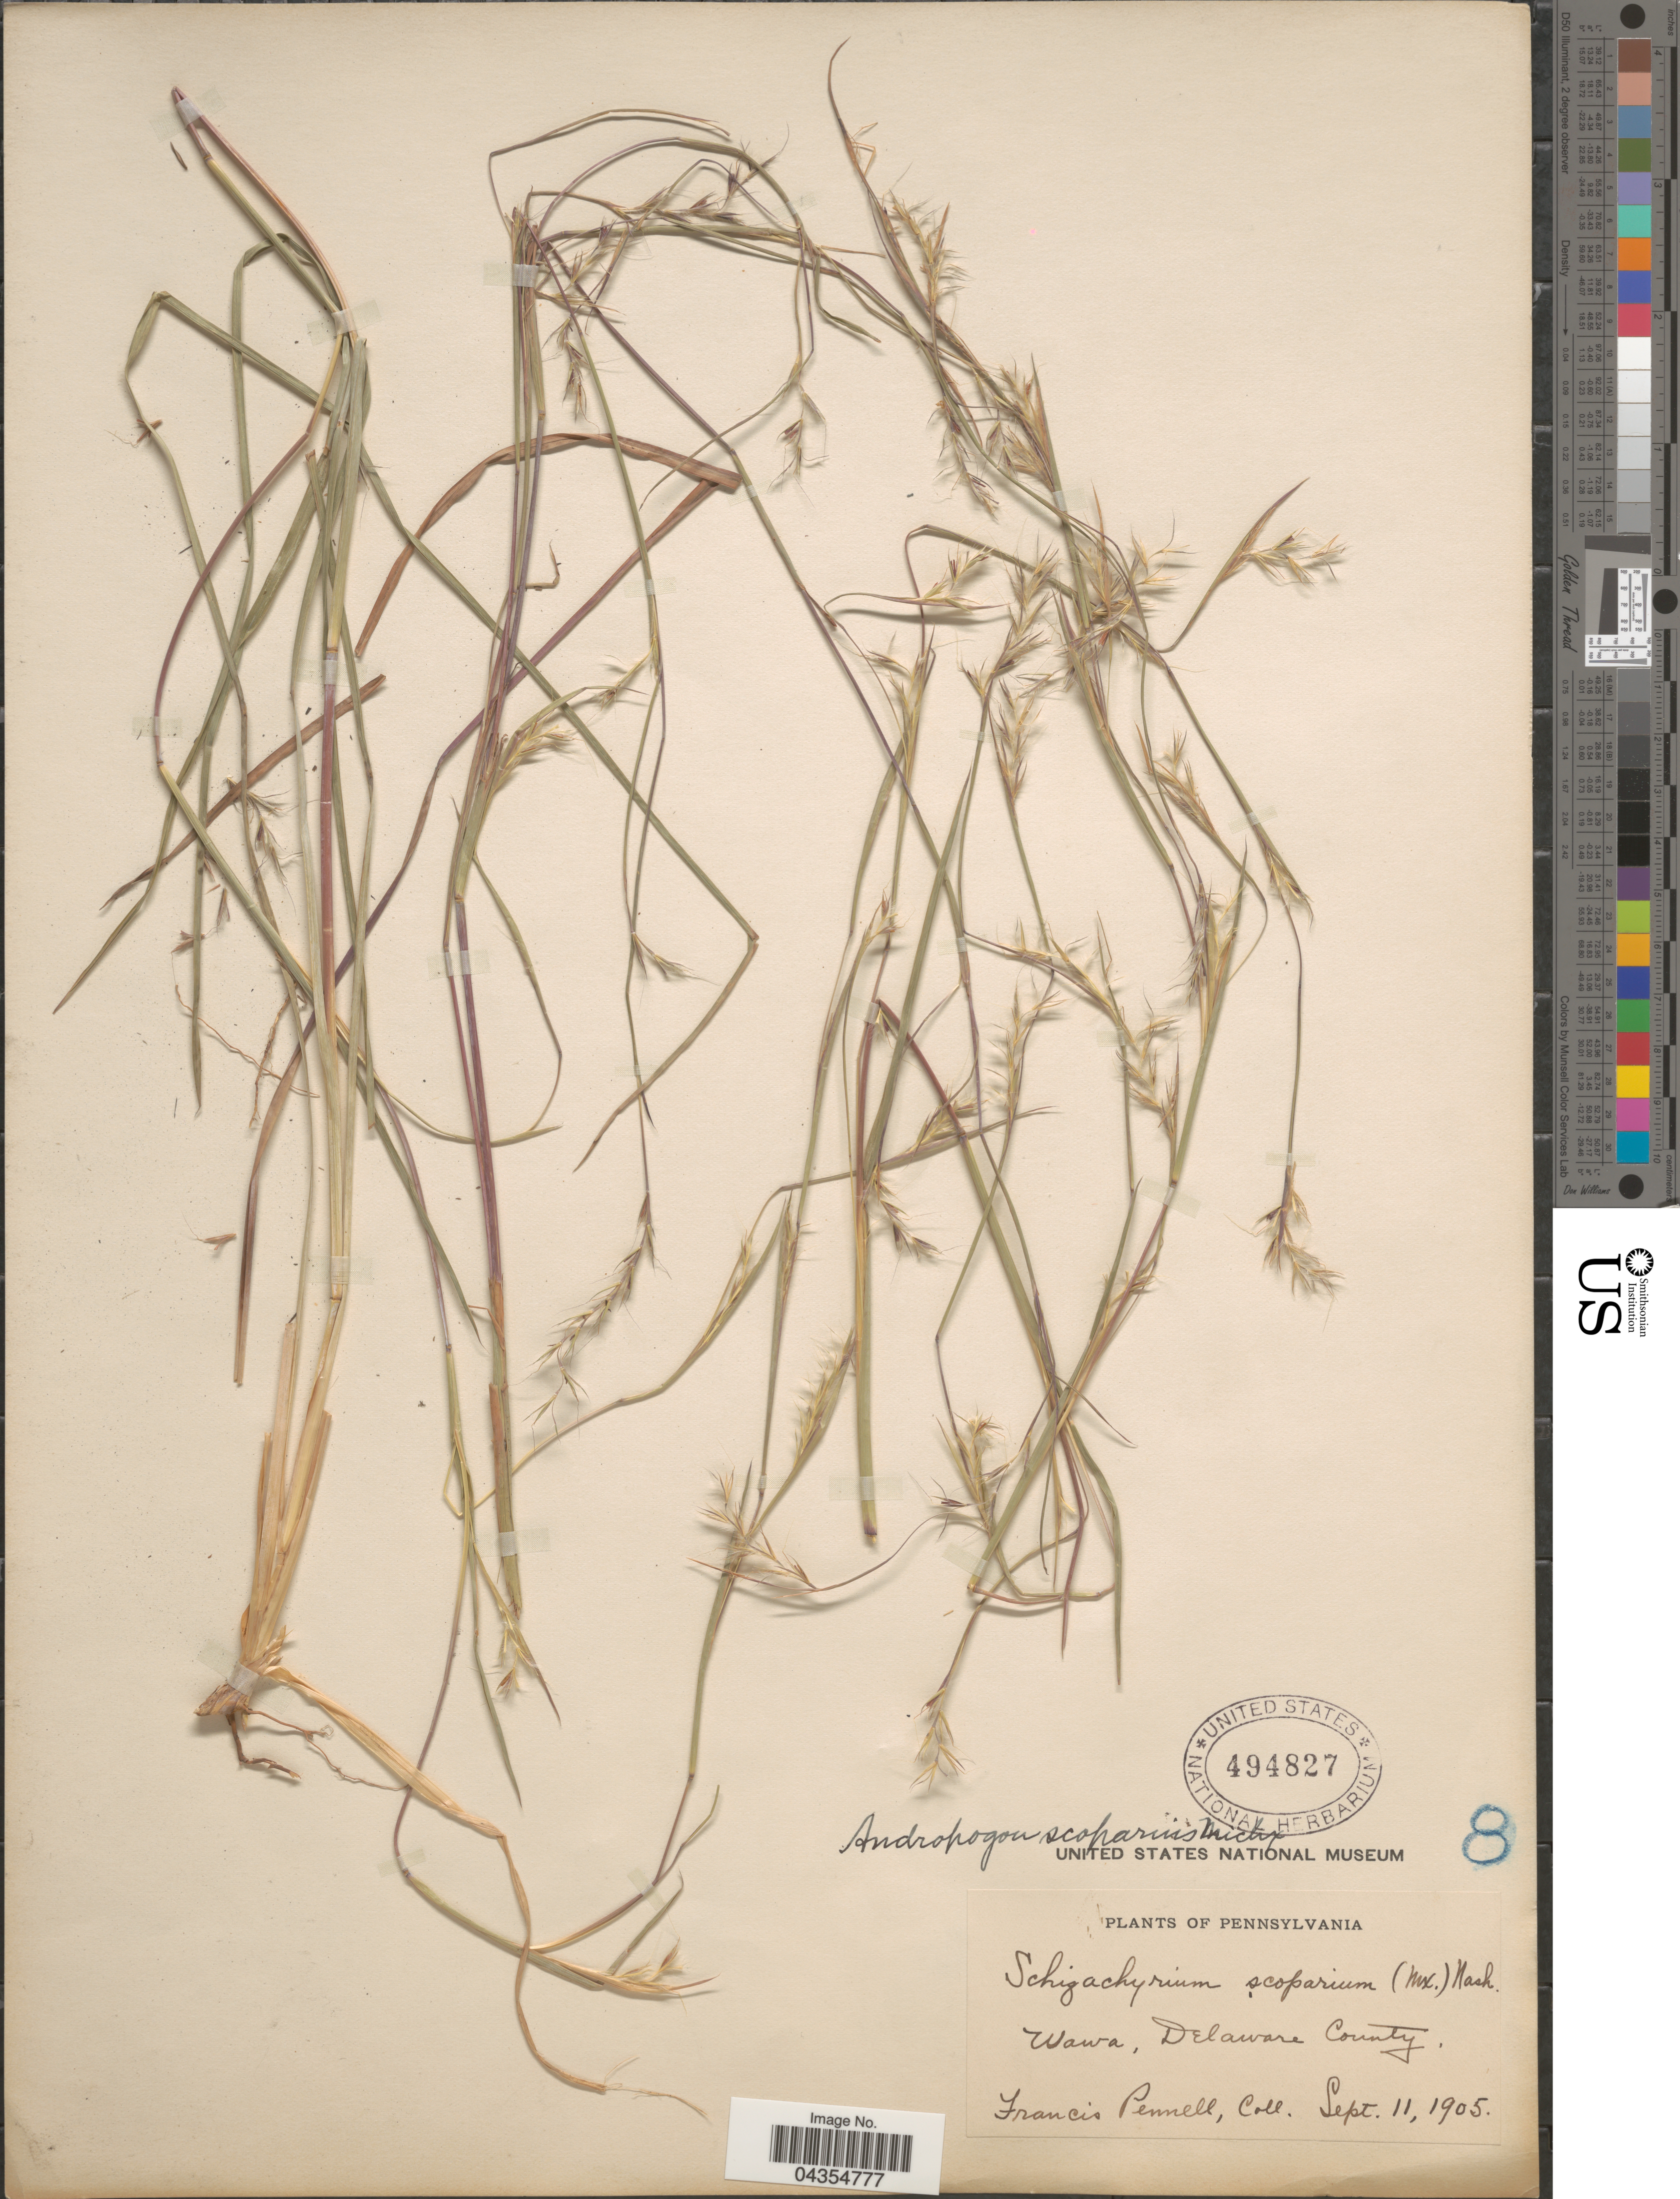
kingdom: Plantae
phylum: Tracheophyta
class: Liliopsida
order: Poales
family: Poaceae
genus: Schizachyrium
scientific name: Schizachyrium sanguineum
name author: (Retz.) Alston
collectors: F. W. Pennell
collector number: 8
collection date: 1905-09-11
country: United States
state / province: Pennsylvania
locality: Wawa, Delaware County.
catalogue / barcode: US 494827